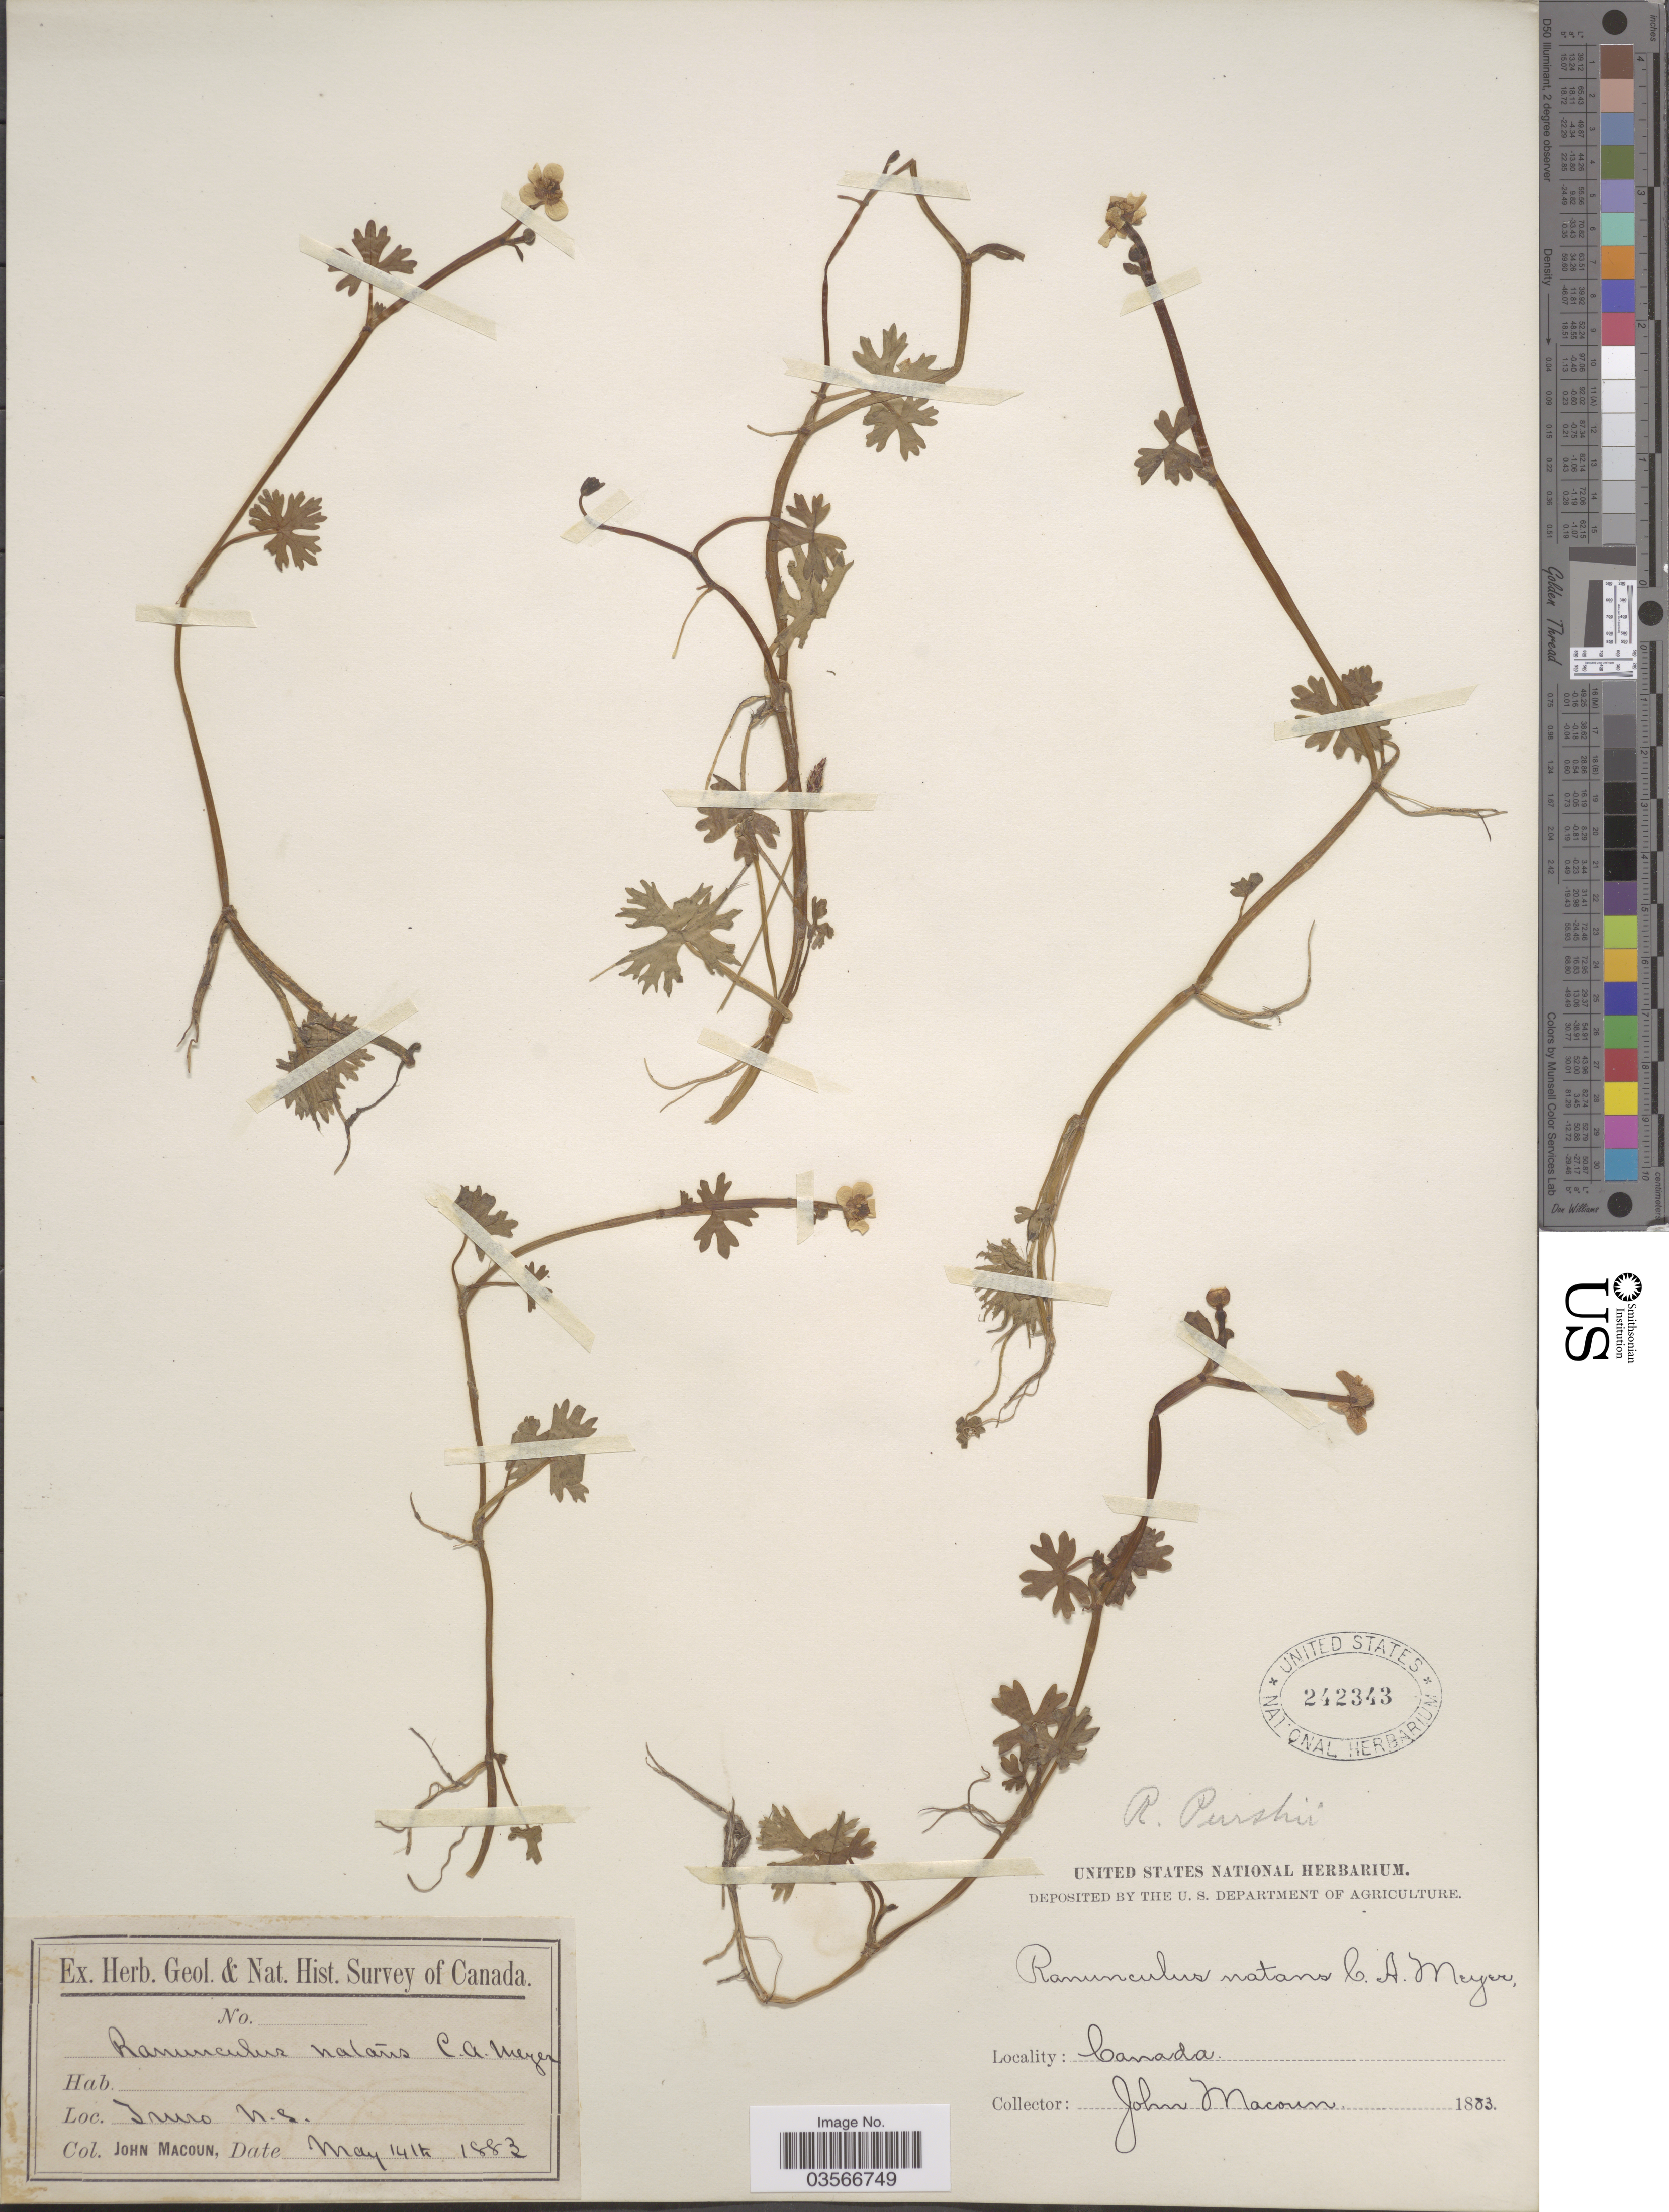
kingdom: Plantae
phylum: Tracheophyta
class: Magnoliopsida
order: Ranunculales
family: Ranunculaceae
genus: Ranunculus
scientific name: Ranunculus gmelinii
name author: DC.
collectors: J. Macoun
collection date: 1883-05-14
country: Canada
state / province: Nova Scotia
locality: Truro.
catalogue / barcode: US 242343